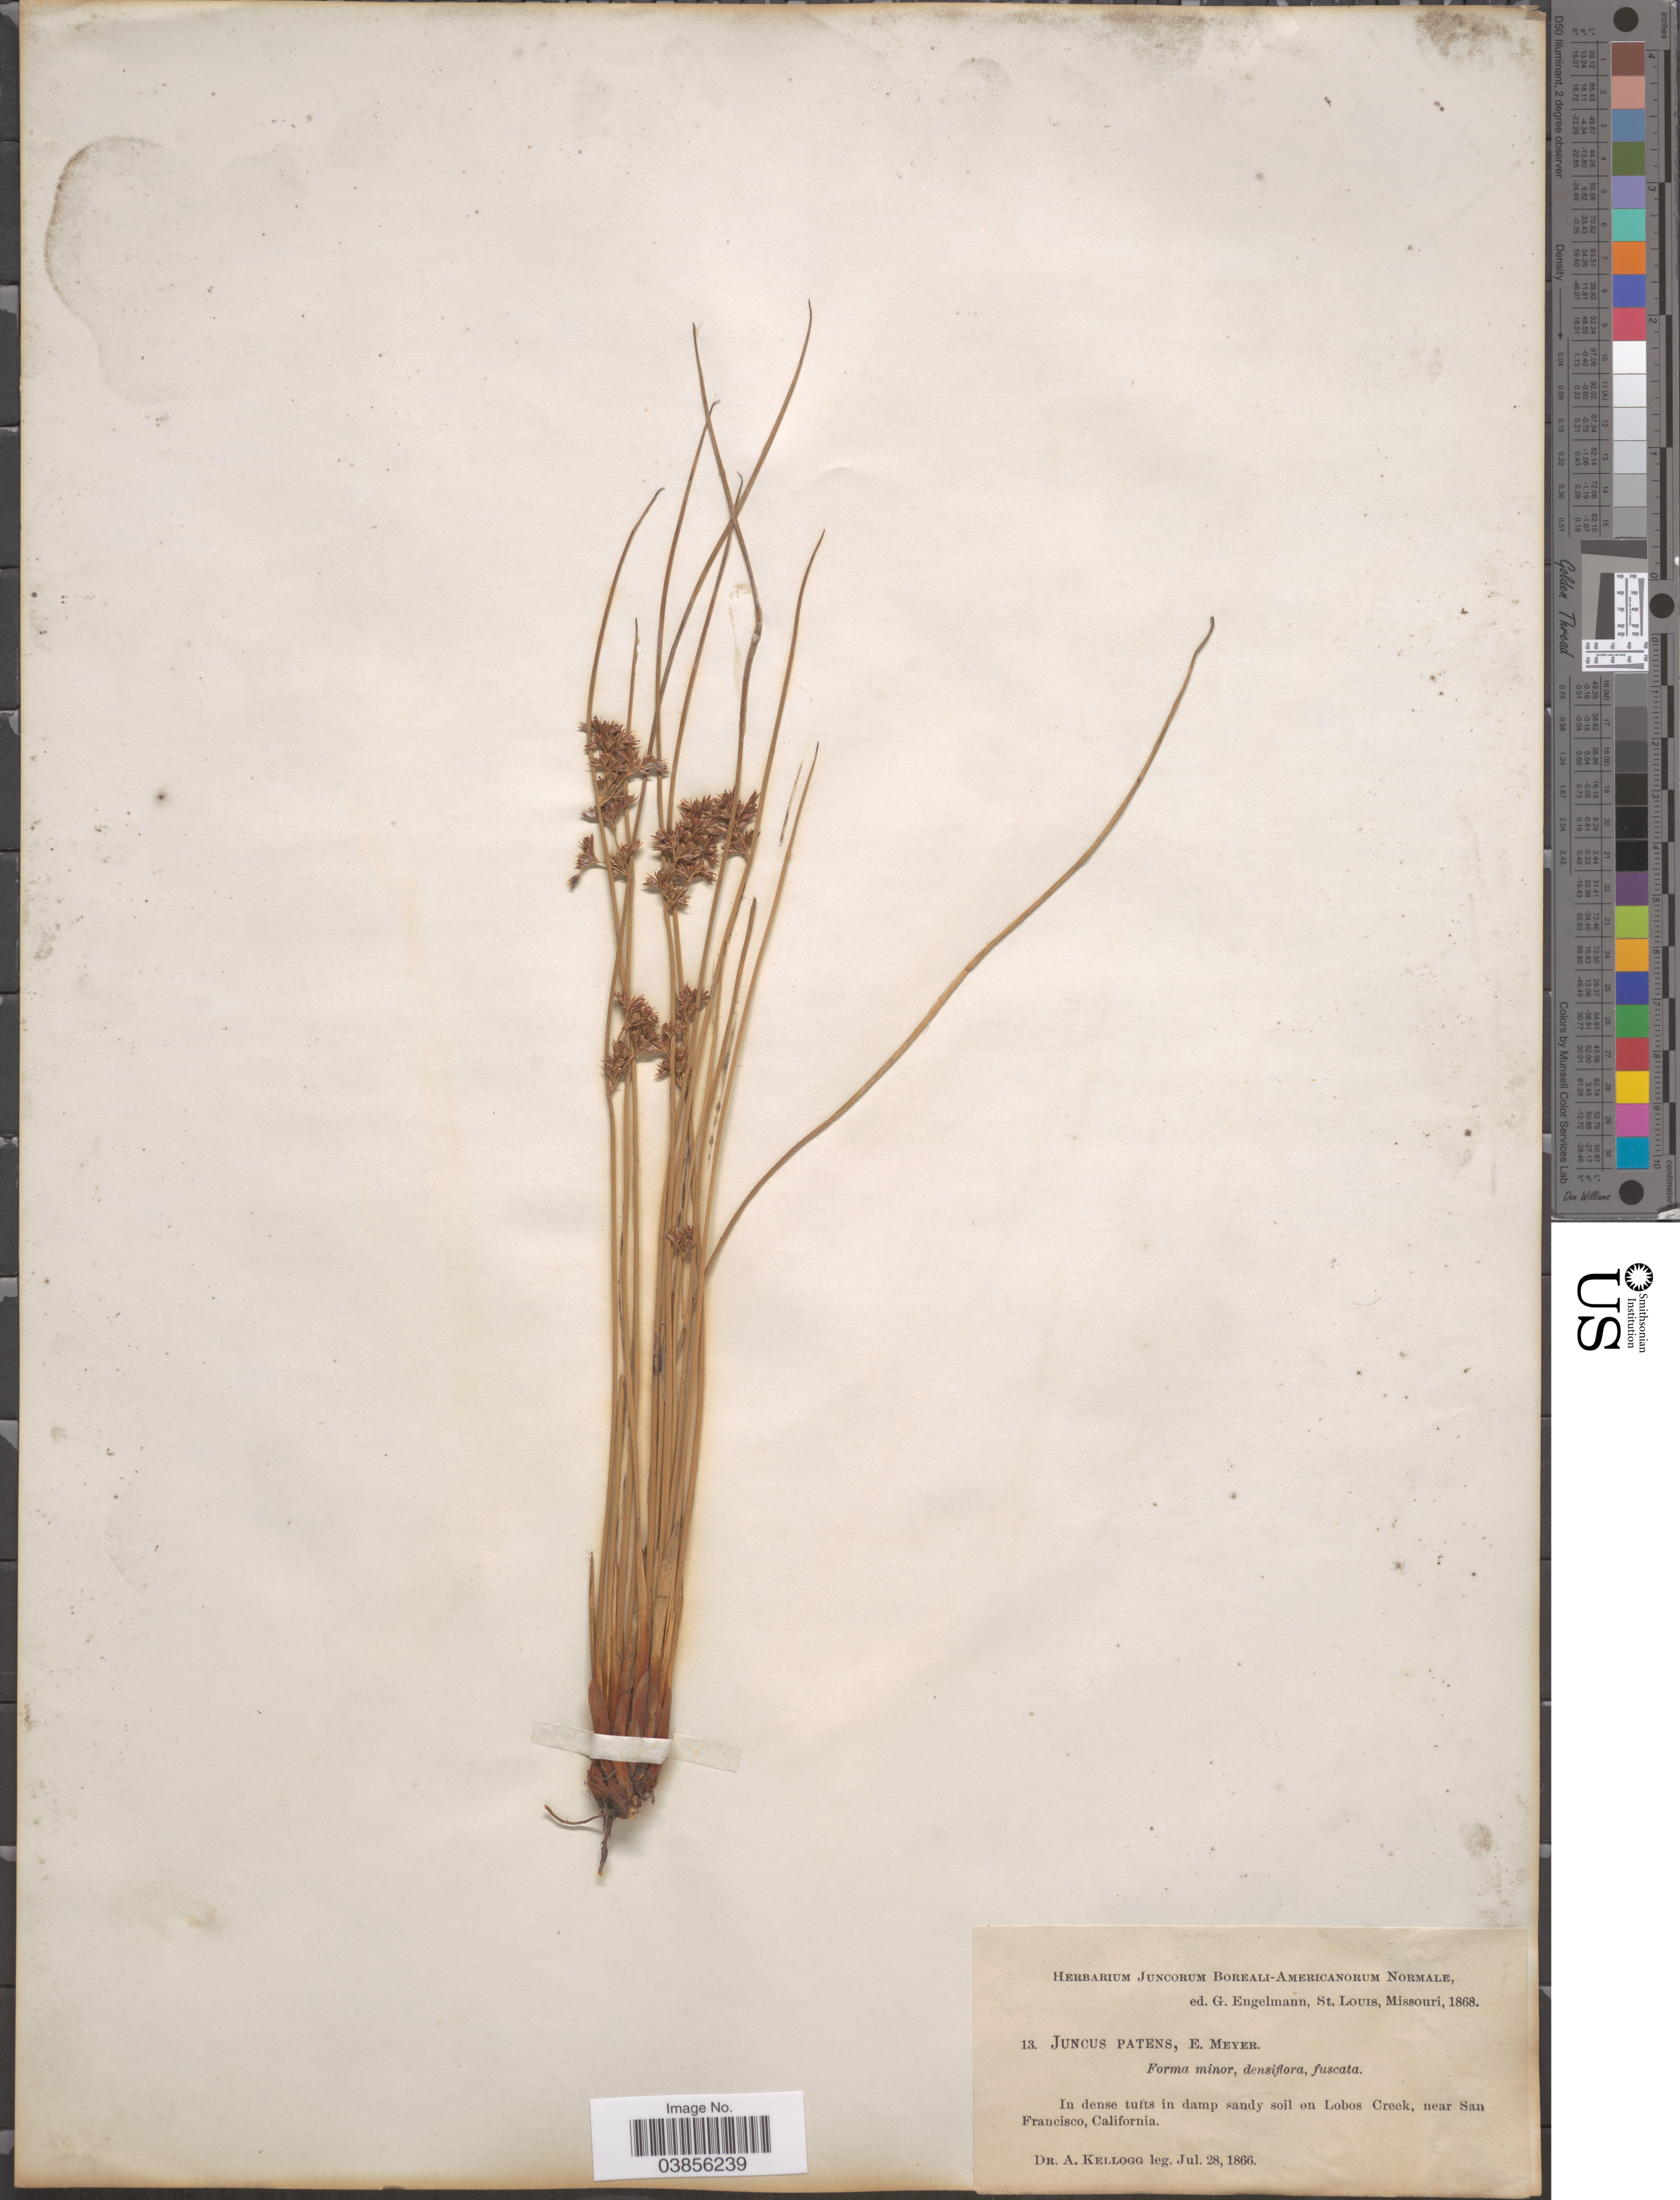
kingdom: Plantae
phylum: Tracheophyta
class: Liliopsida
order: Poales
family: Juncaceae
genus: Juncus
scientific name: Juncus patens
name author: E. Mey.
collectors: A. Kellogg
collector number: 13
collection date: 1866-07-28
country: United States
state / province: California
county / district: San Francisco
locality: On Lobos Creek, near San Francisco.